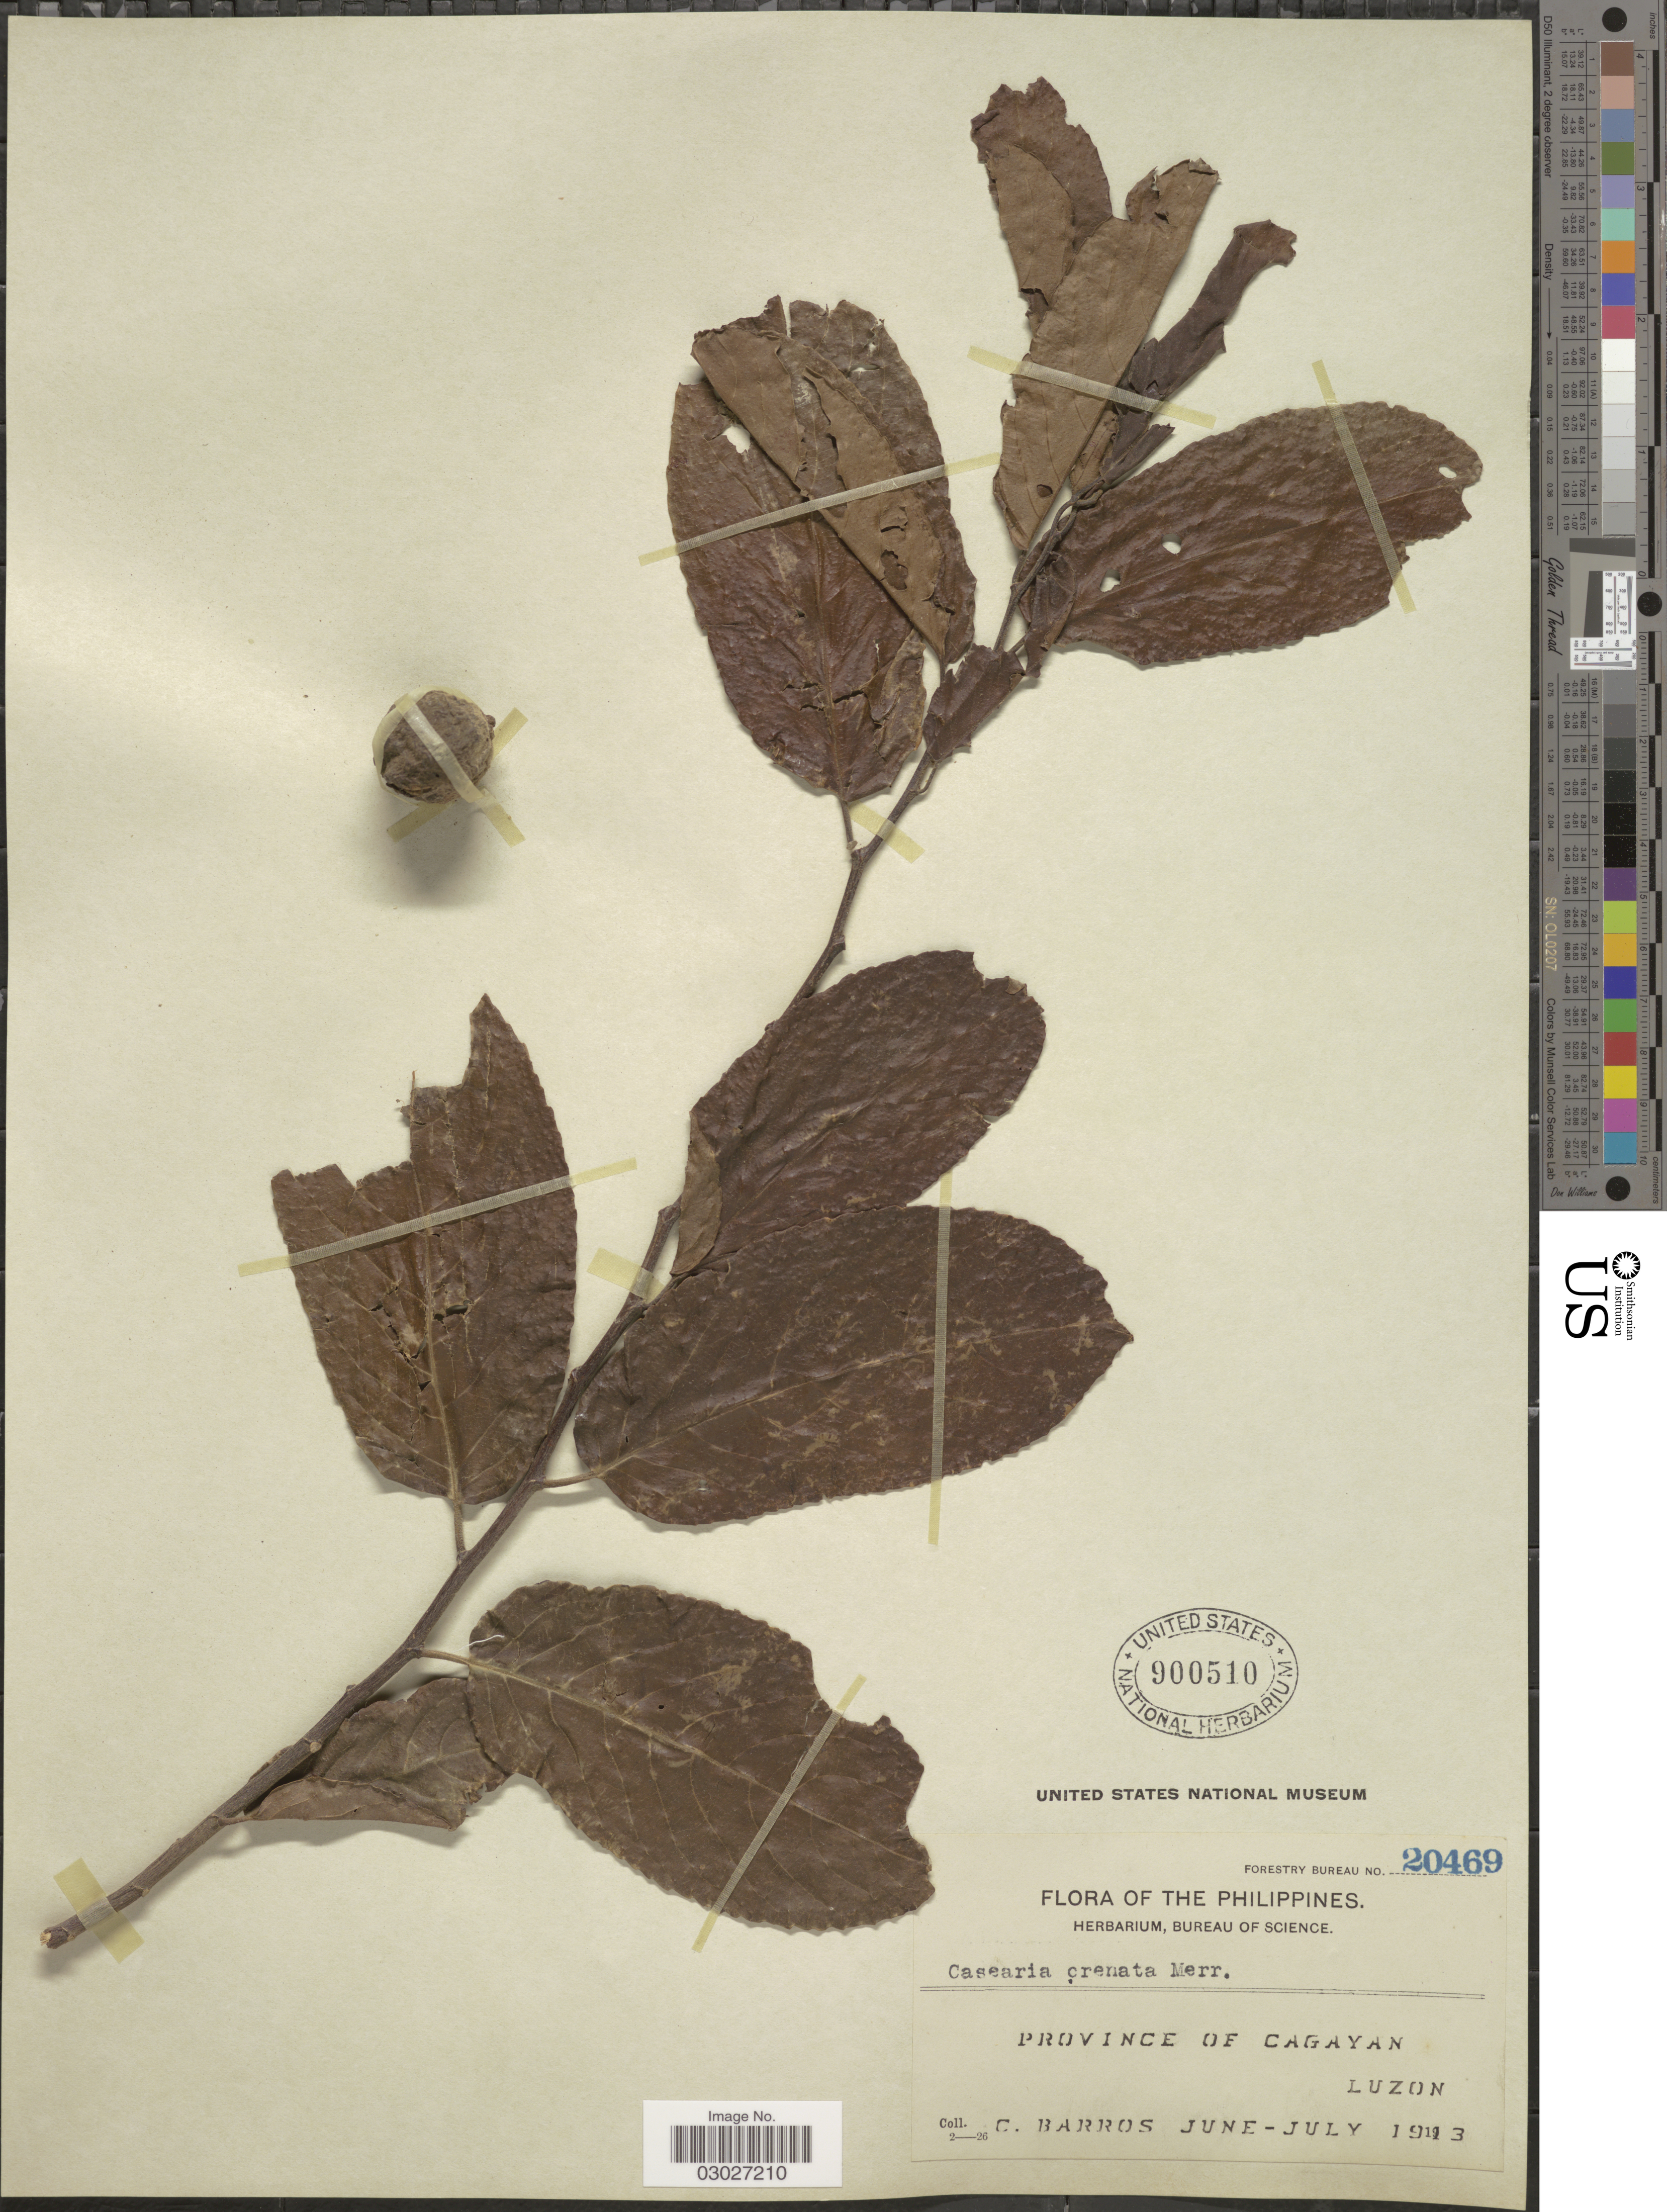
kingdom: Plantae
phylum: Tracheophyta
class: Magnoliopsida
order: Malpighiales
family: Salicaceae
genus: Casearia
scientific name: Casearia crenata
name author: Merr.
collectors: C. Barros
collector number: Forestry Bureau 2069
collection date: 1913-06/1913-07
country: Philippines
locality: Province of Cagayan, Luzon.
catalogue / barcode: US 900510